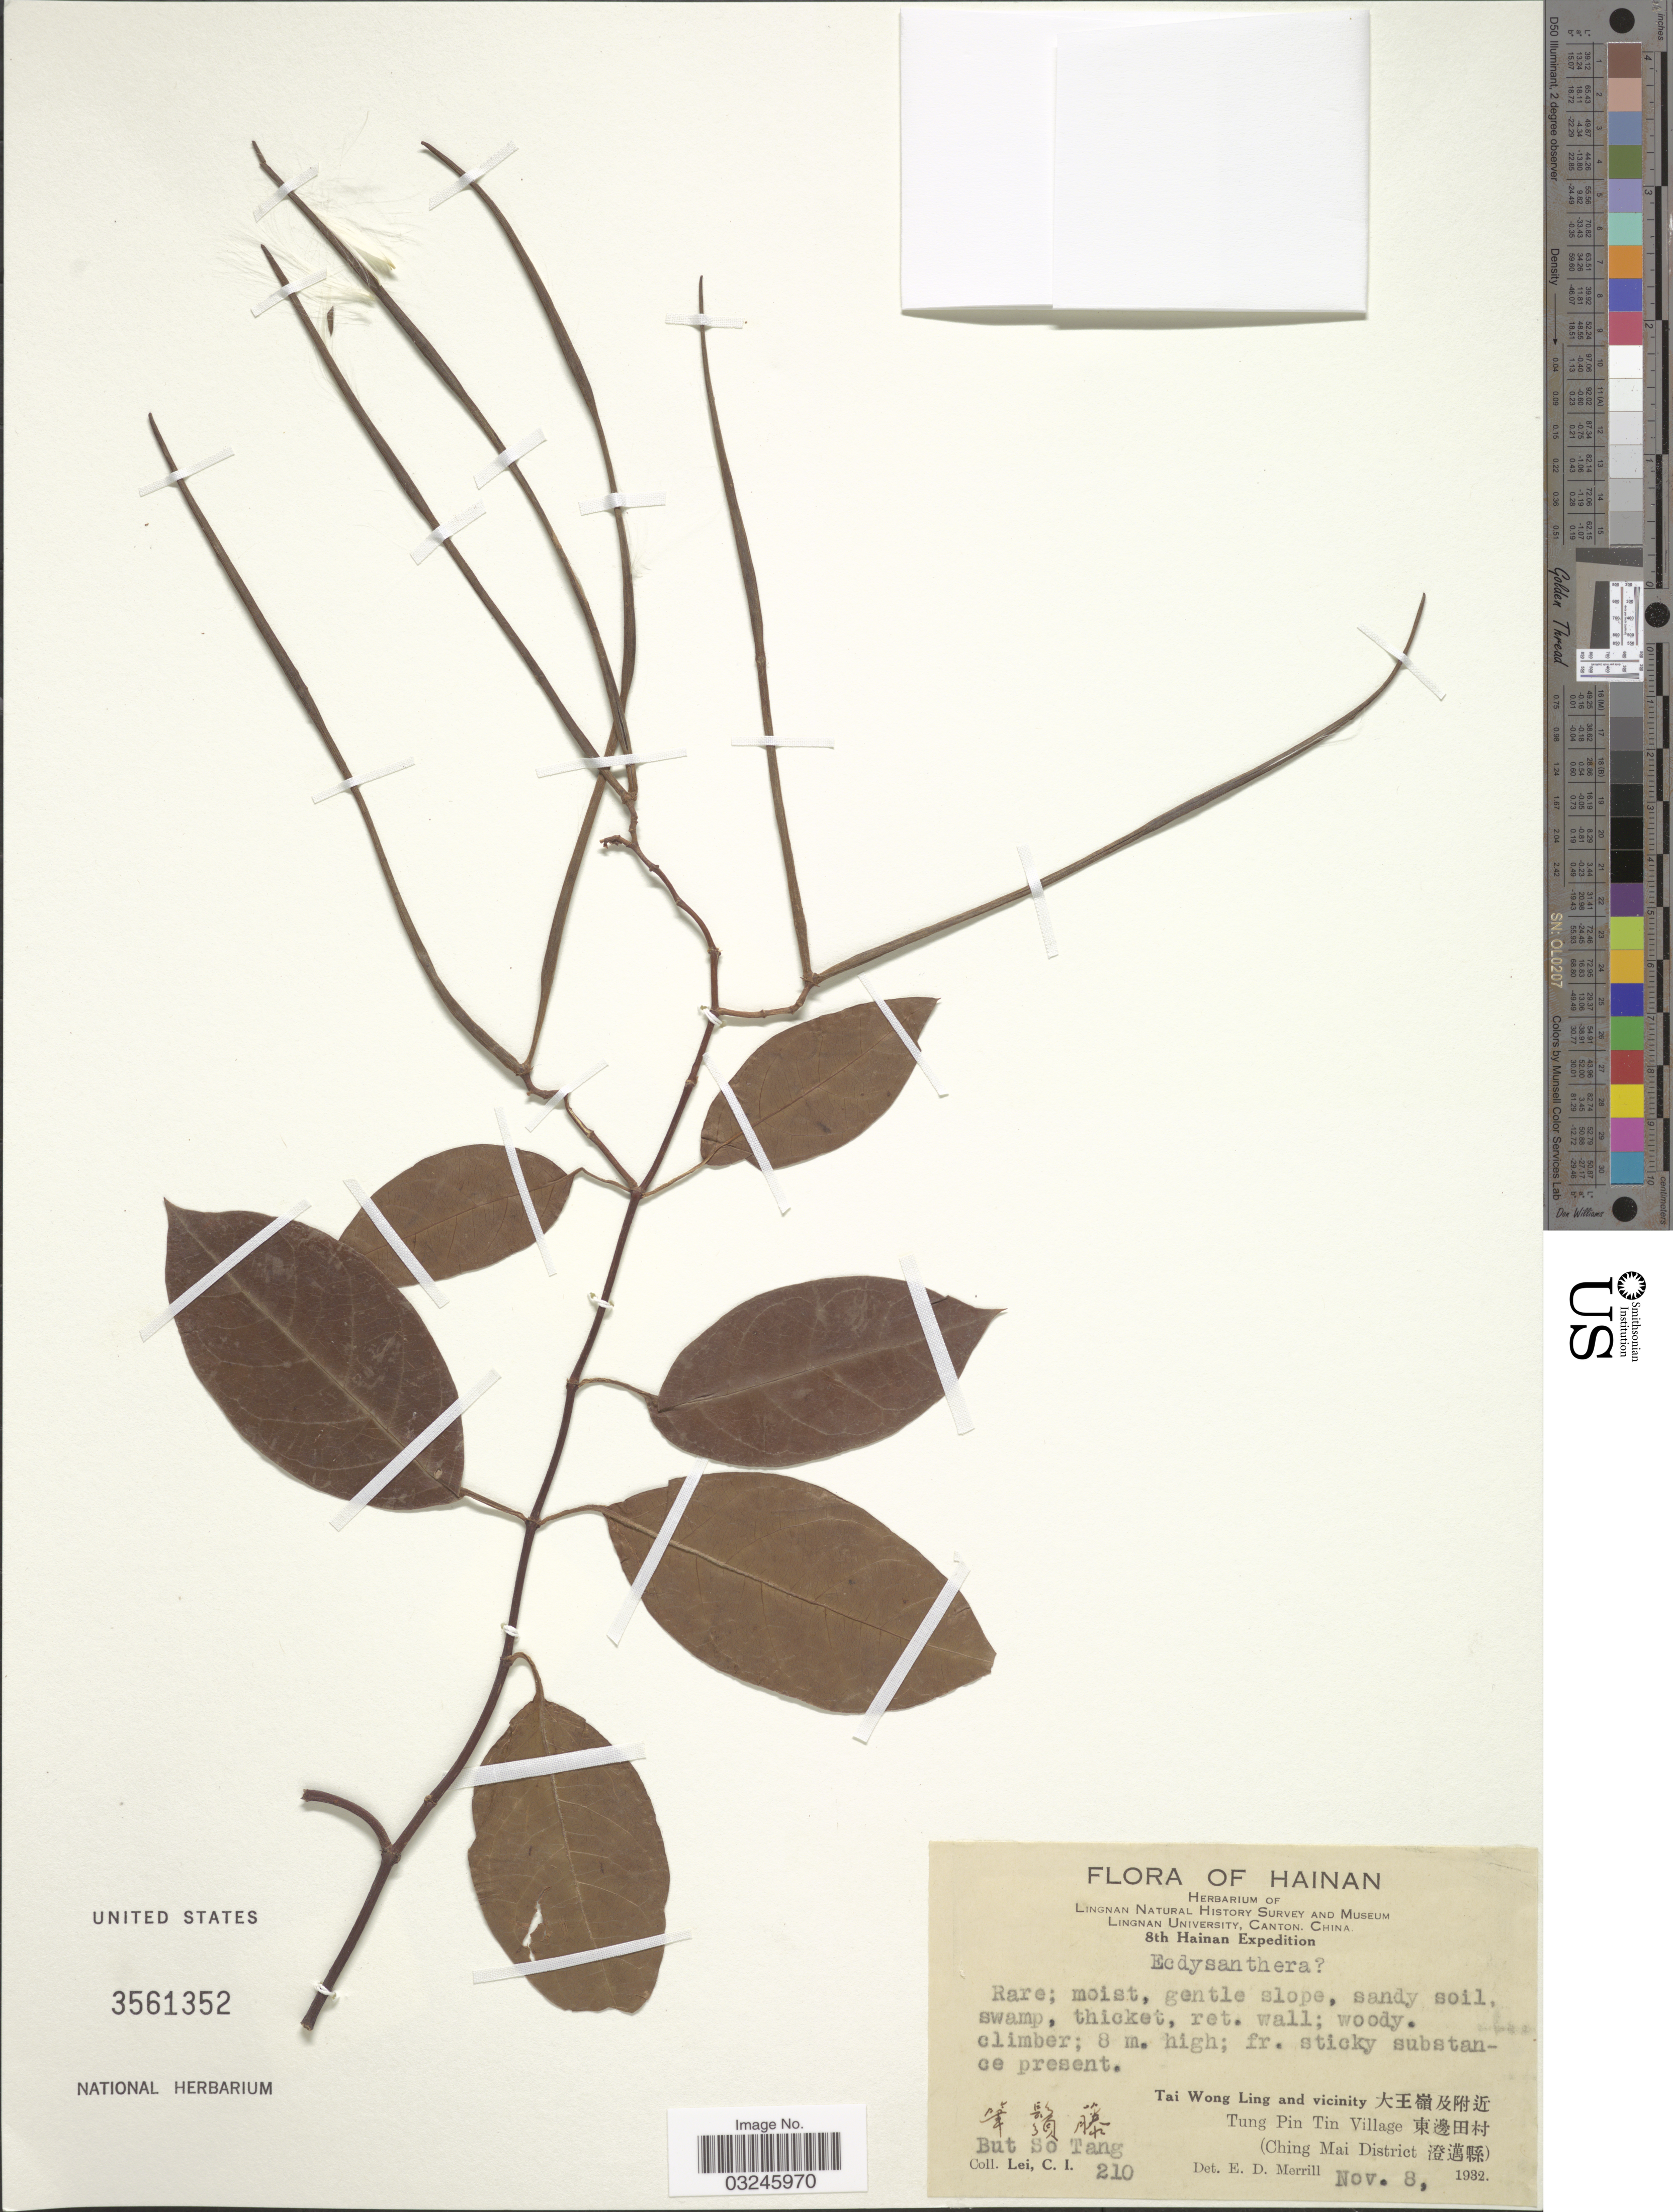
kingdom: Plantae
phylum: Tracheophyta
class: Magnoliopsida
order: Gentianales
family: Apocynaceae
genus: Ecdysanthera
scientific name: Ecdysanthera sp.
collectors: C. I. Lei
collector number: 210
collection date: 1932-11-08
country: China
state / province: Hainan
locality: Buo Tang, Tai Wong Ling and vicinity,, Tung Pin Tin Village (Ching Mai District).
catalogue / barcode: US 3561352